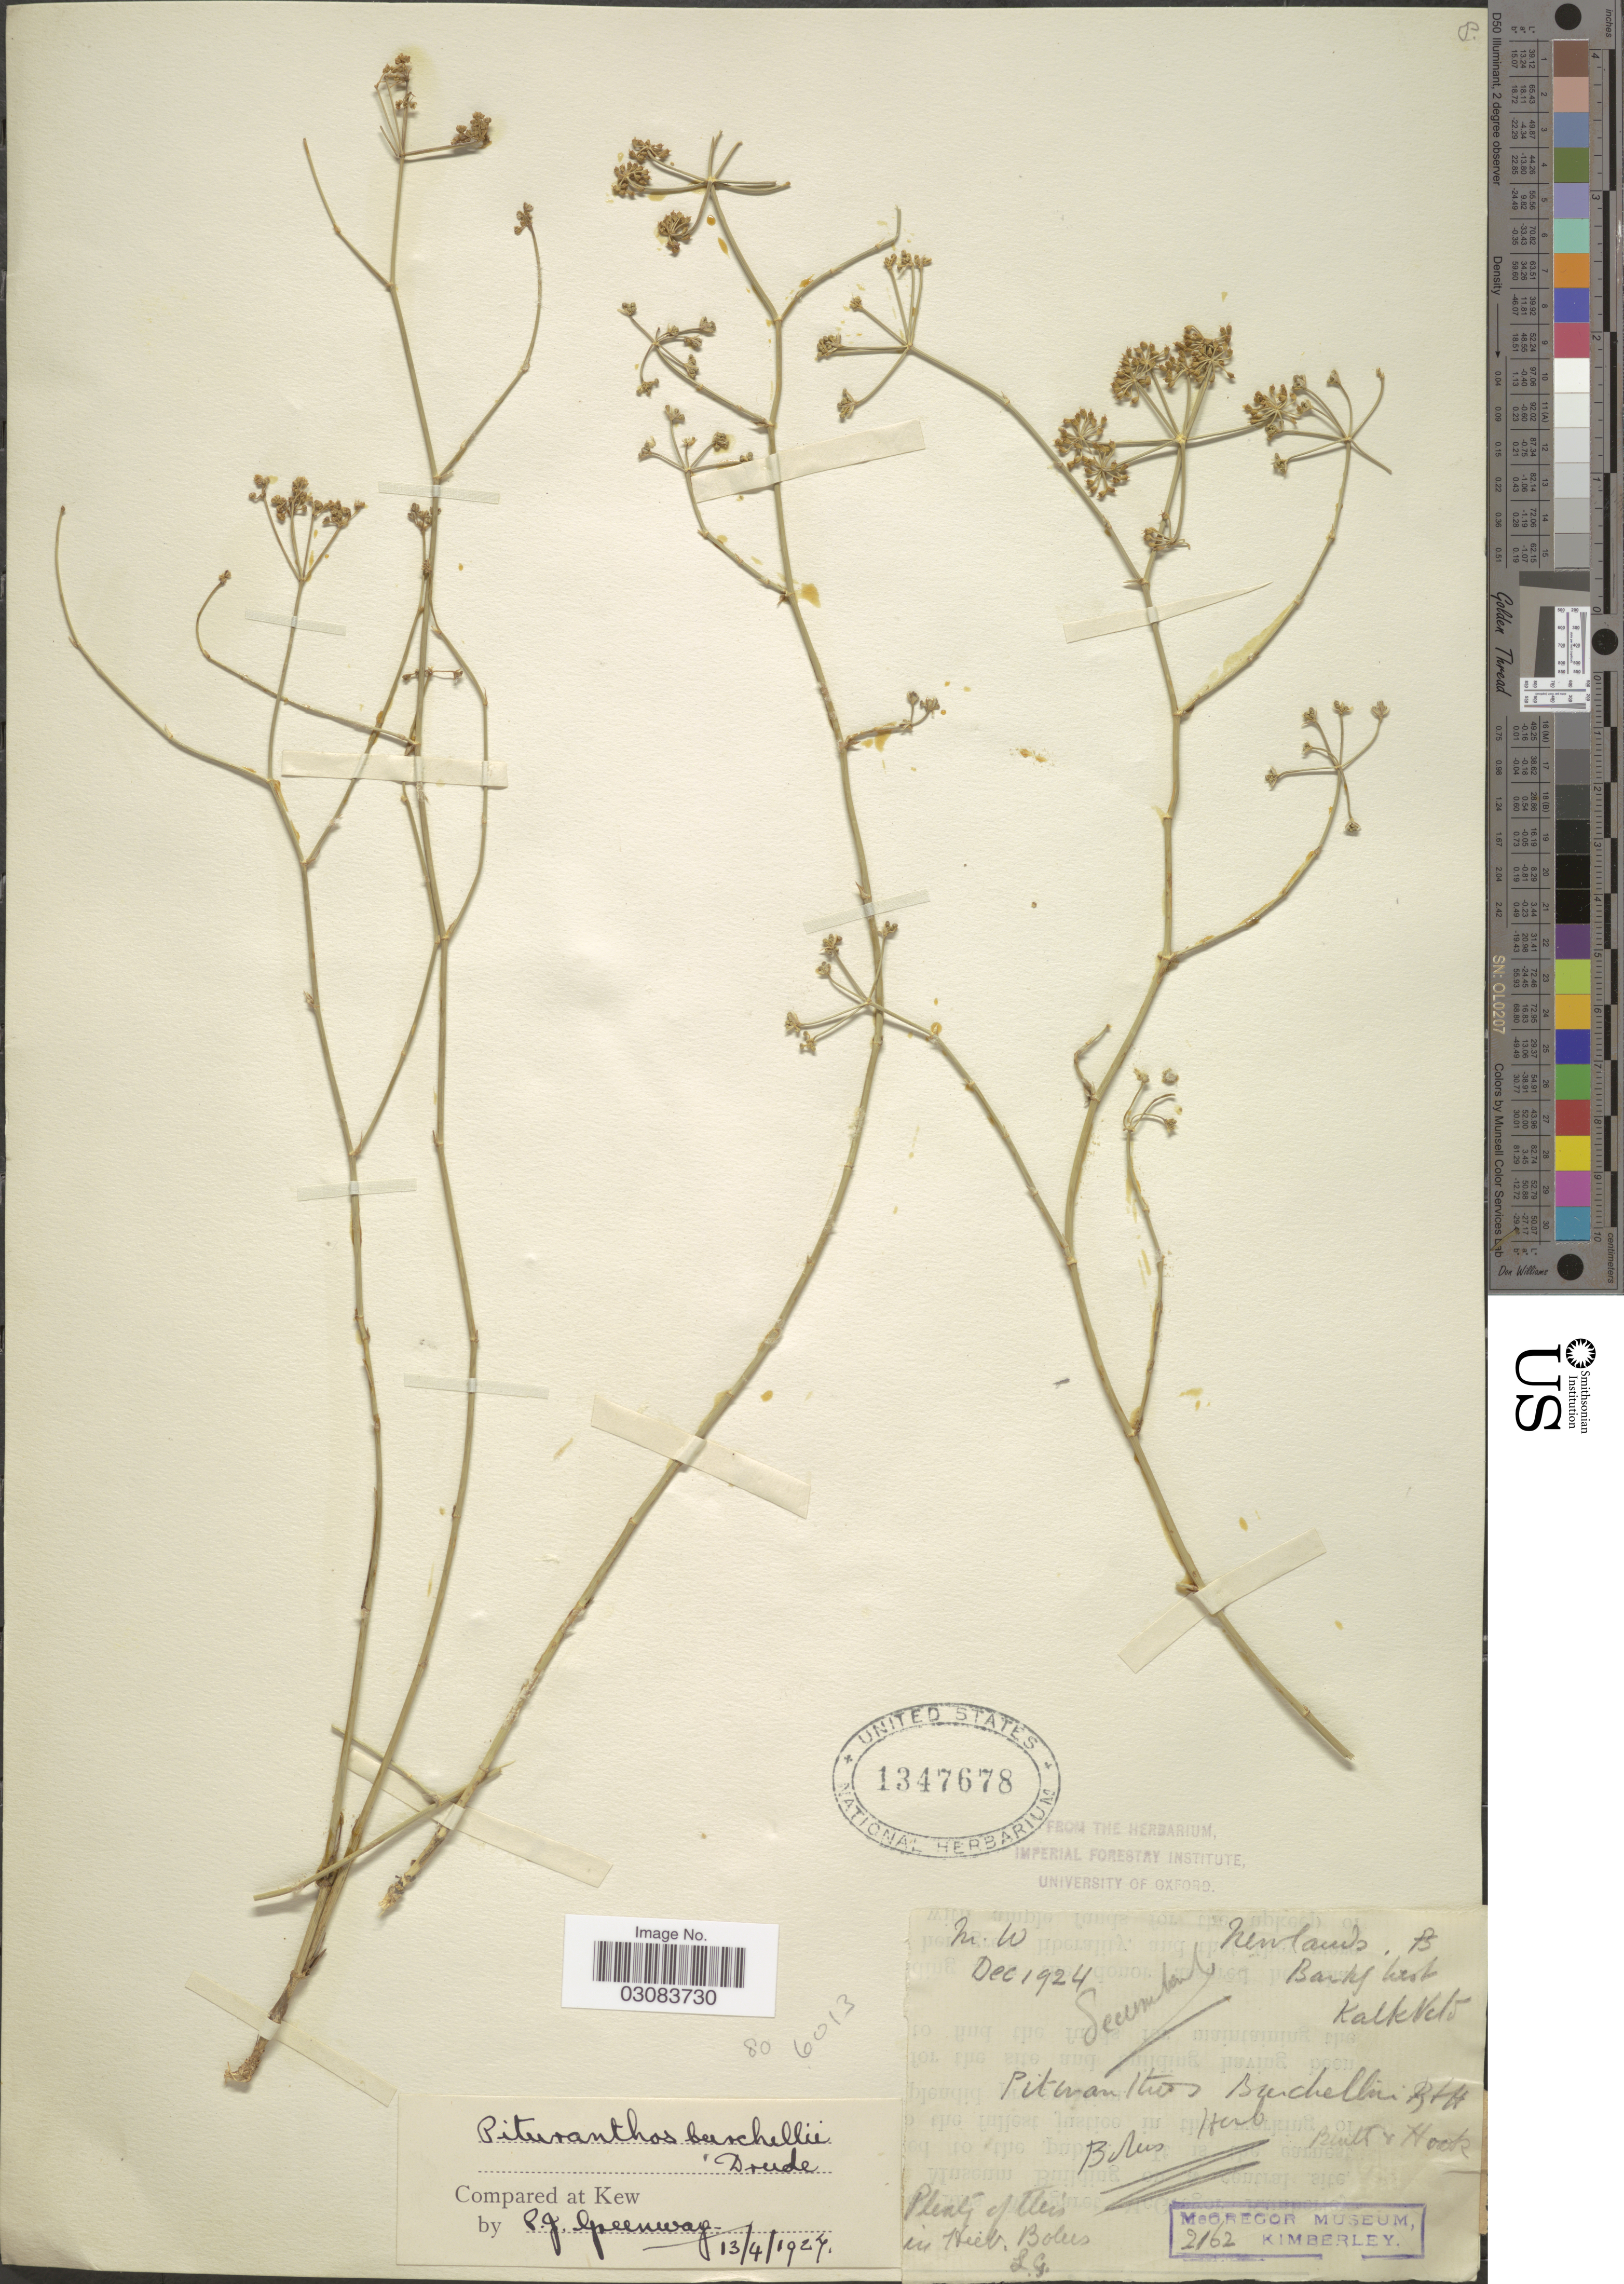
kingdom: Plantae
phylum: Tracheophyta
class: Magnoliopsida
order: Apiales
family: Apiaceae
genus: Deverra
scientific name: Deverra burchellii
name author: (DC.) Eckl. & Zeyh.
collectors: -. Burtt & -. Hook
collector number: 2162?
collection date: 1924-12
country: South Africa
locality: Newlands, Barkly West, Kalkfeld.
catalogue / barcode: US 1347678